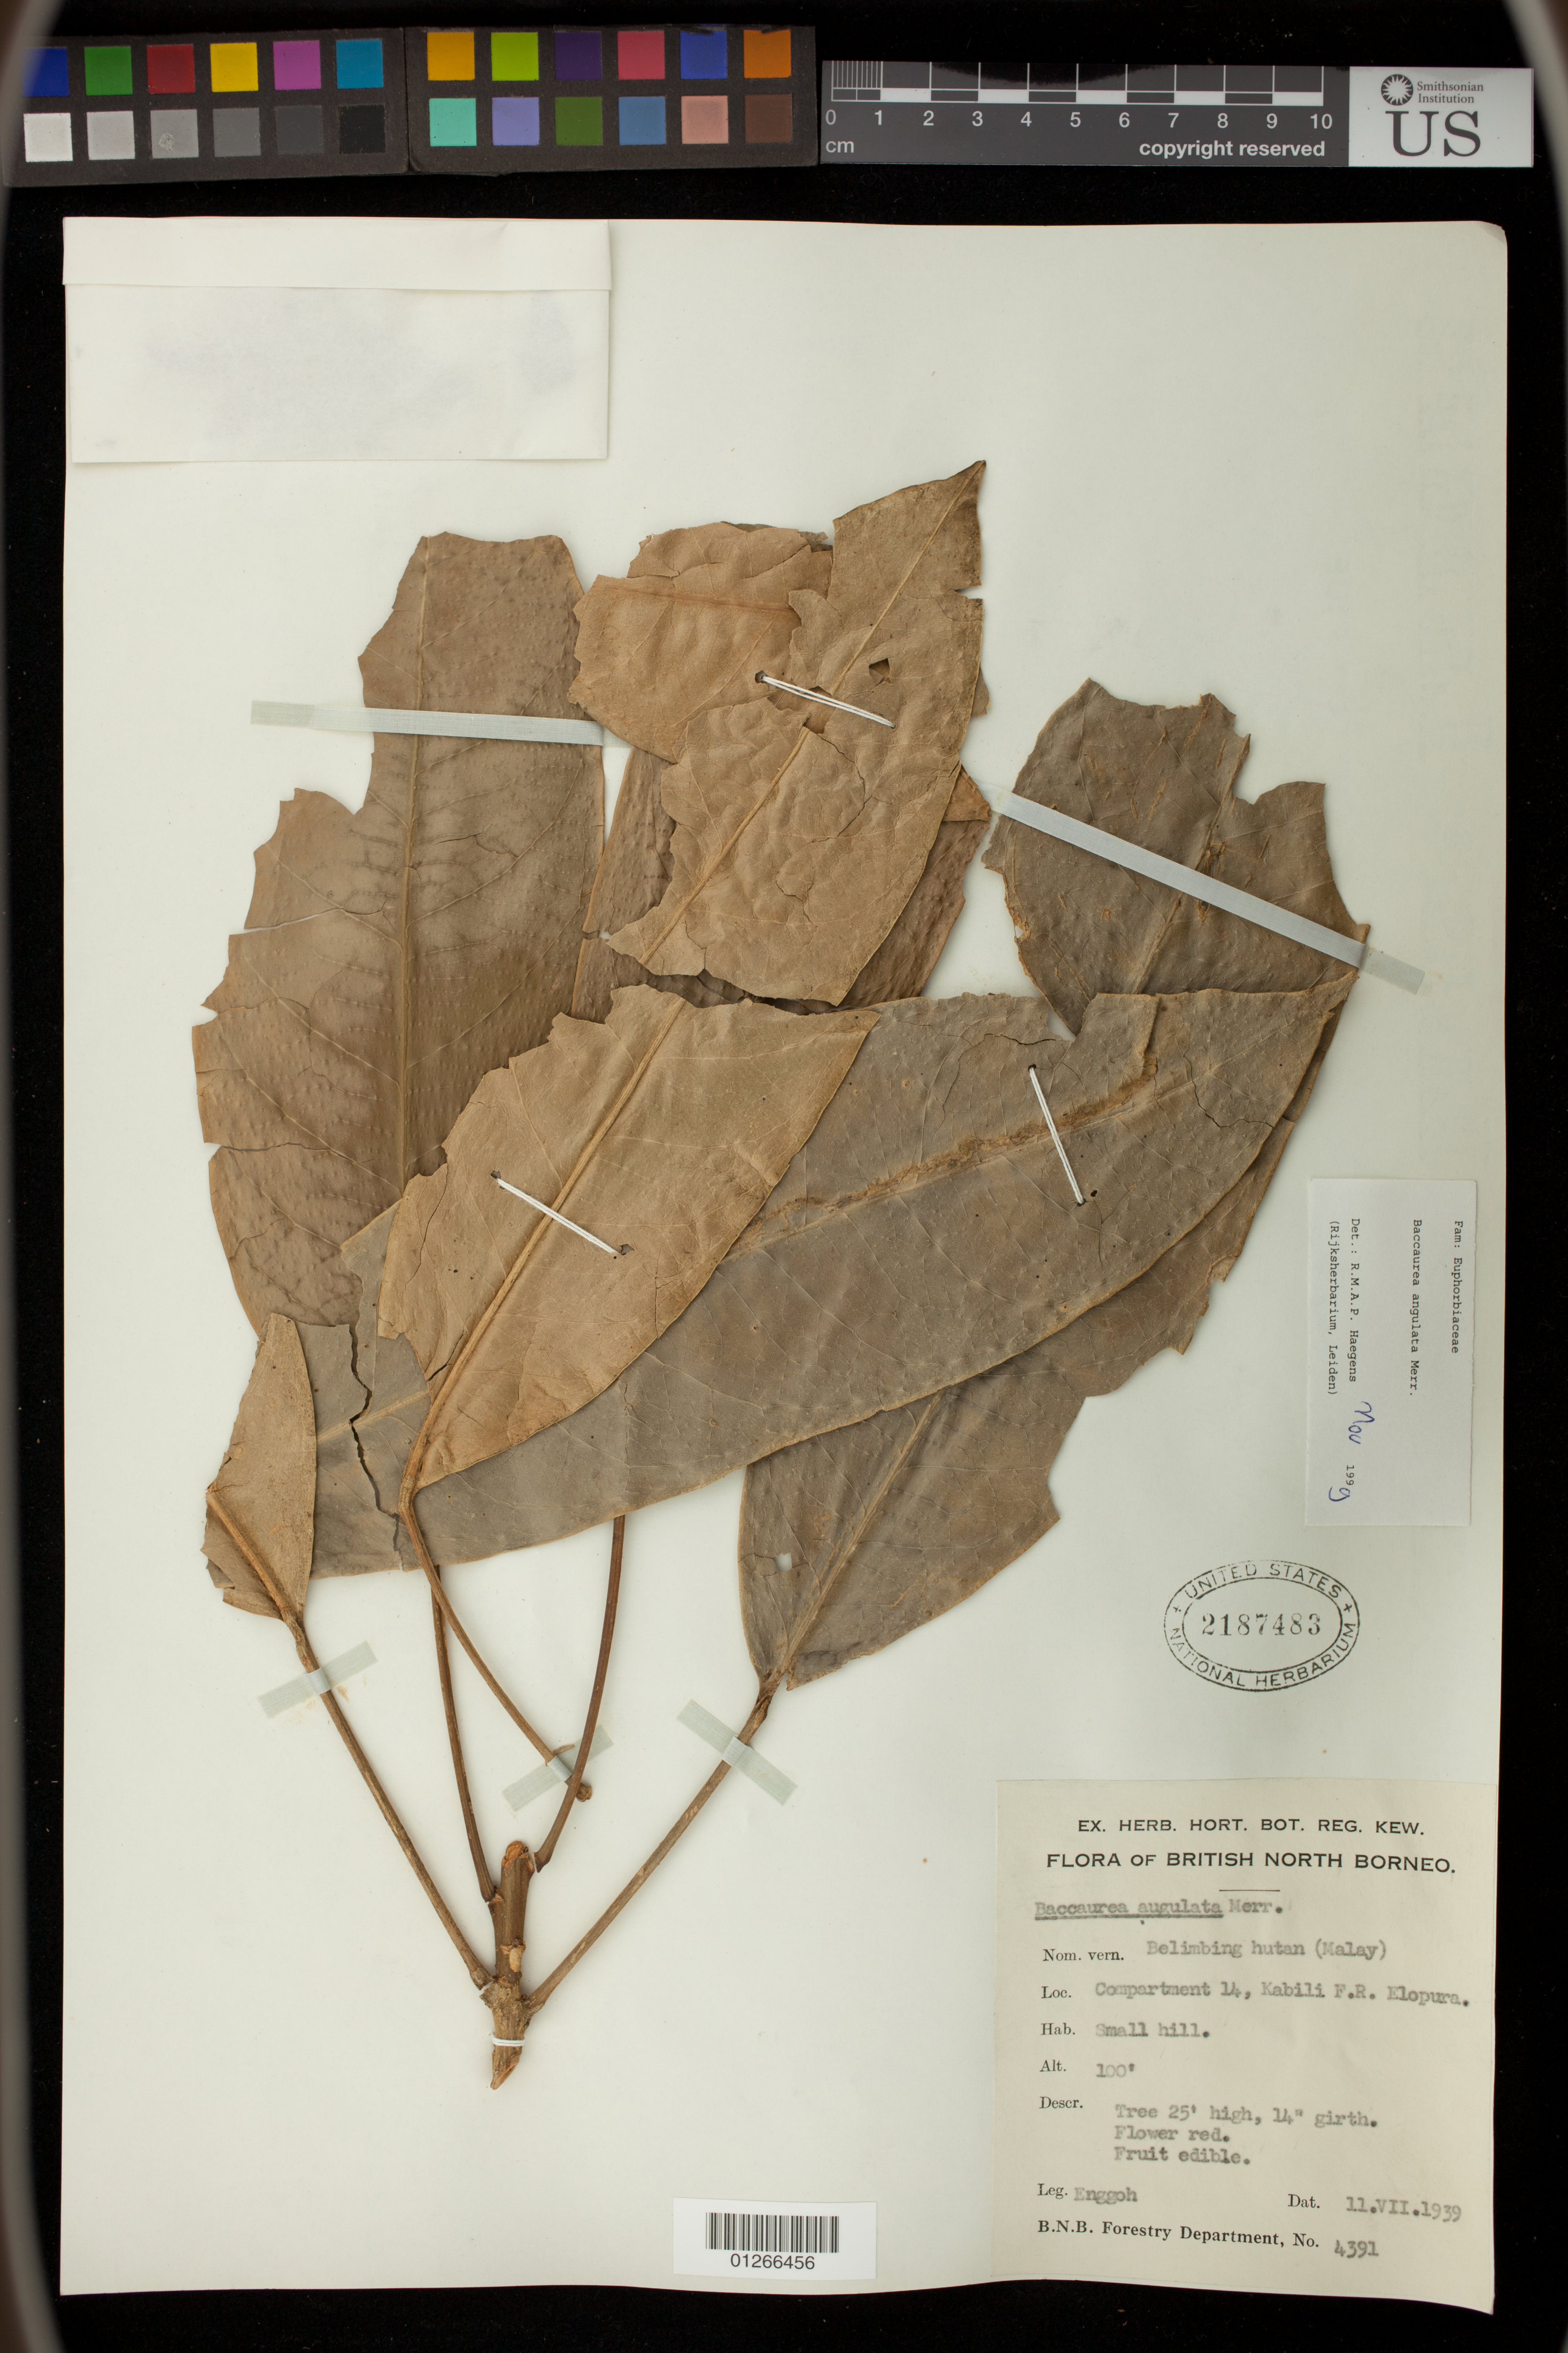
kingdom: Plantae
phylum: Tracheophyta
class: Magnoliopsida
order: Malpighiales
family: Phyllanthaceae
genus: Baccaurea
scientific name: Baccaurea angulata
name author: Merr.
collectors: -. Enggoh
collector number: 4391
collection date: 1939-07-11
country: Malaysia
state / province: Sabah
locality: Compartment 14, Kabili F.R. Elopura. British North Borneo.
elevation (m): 30